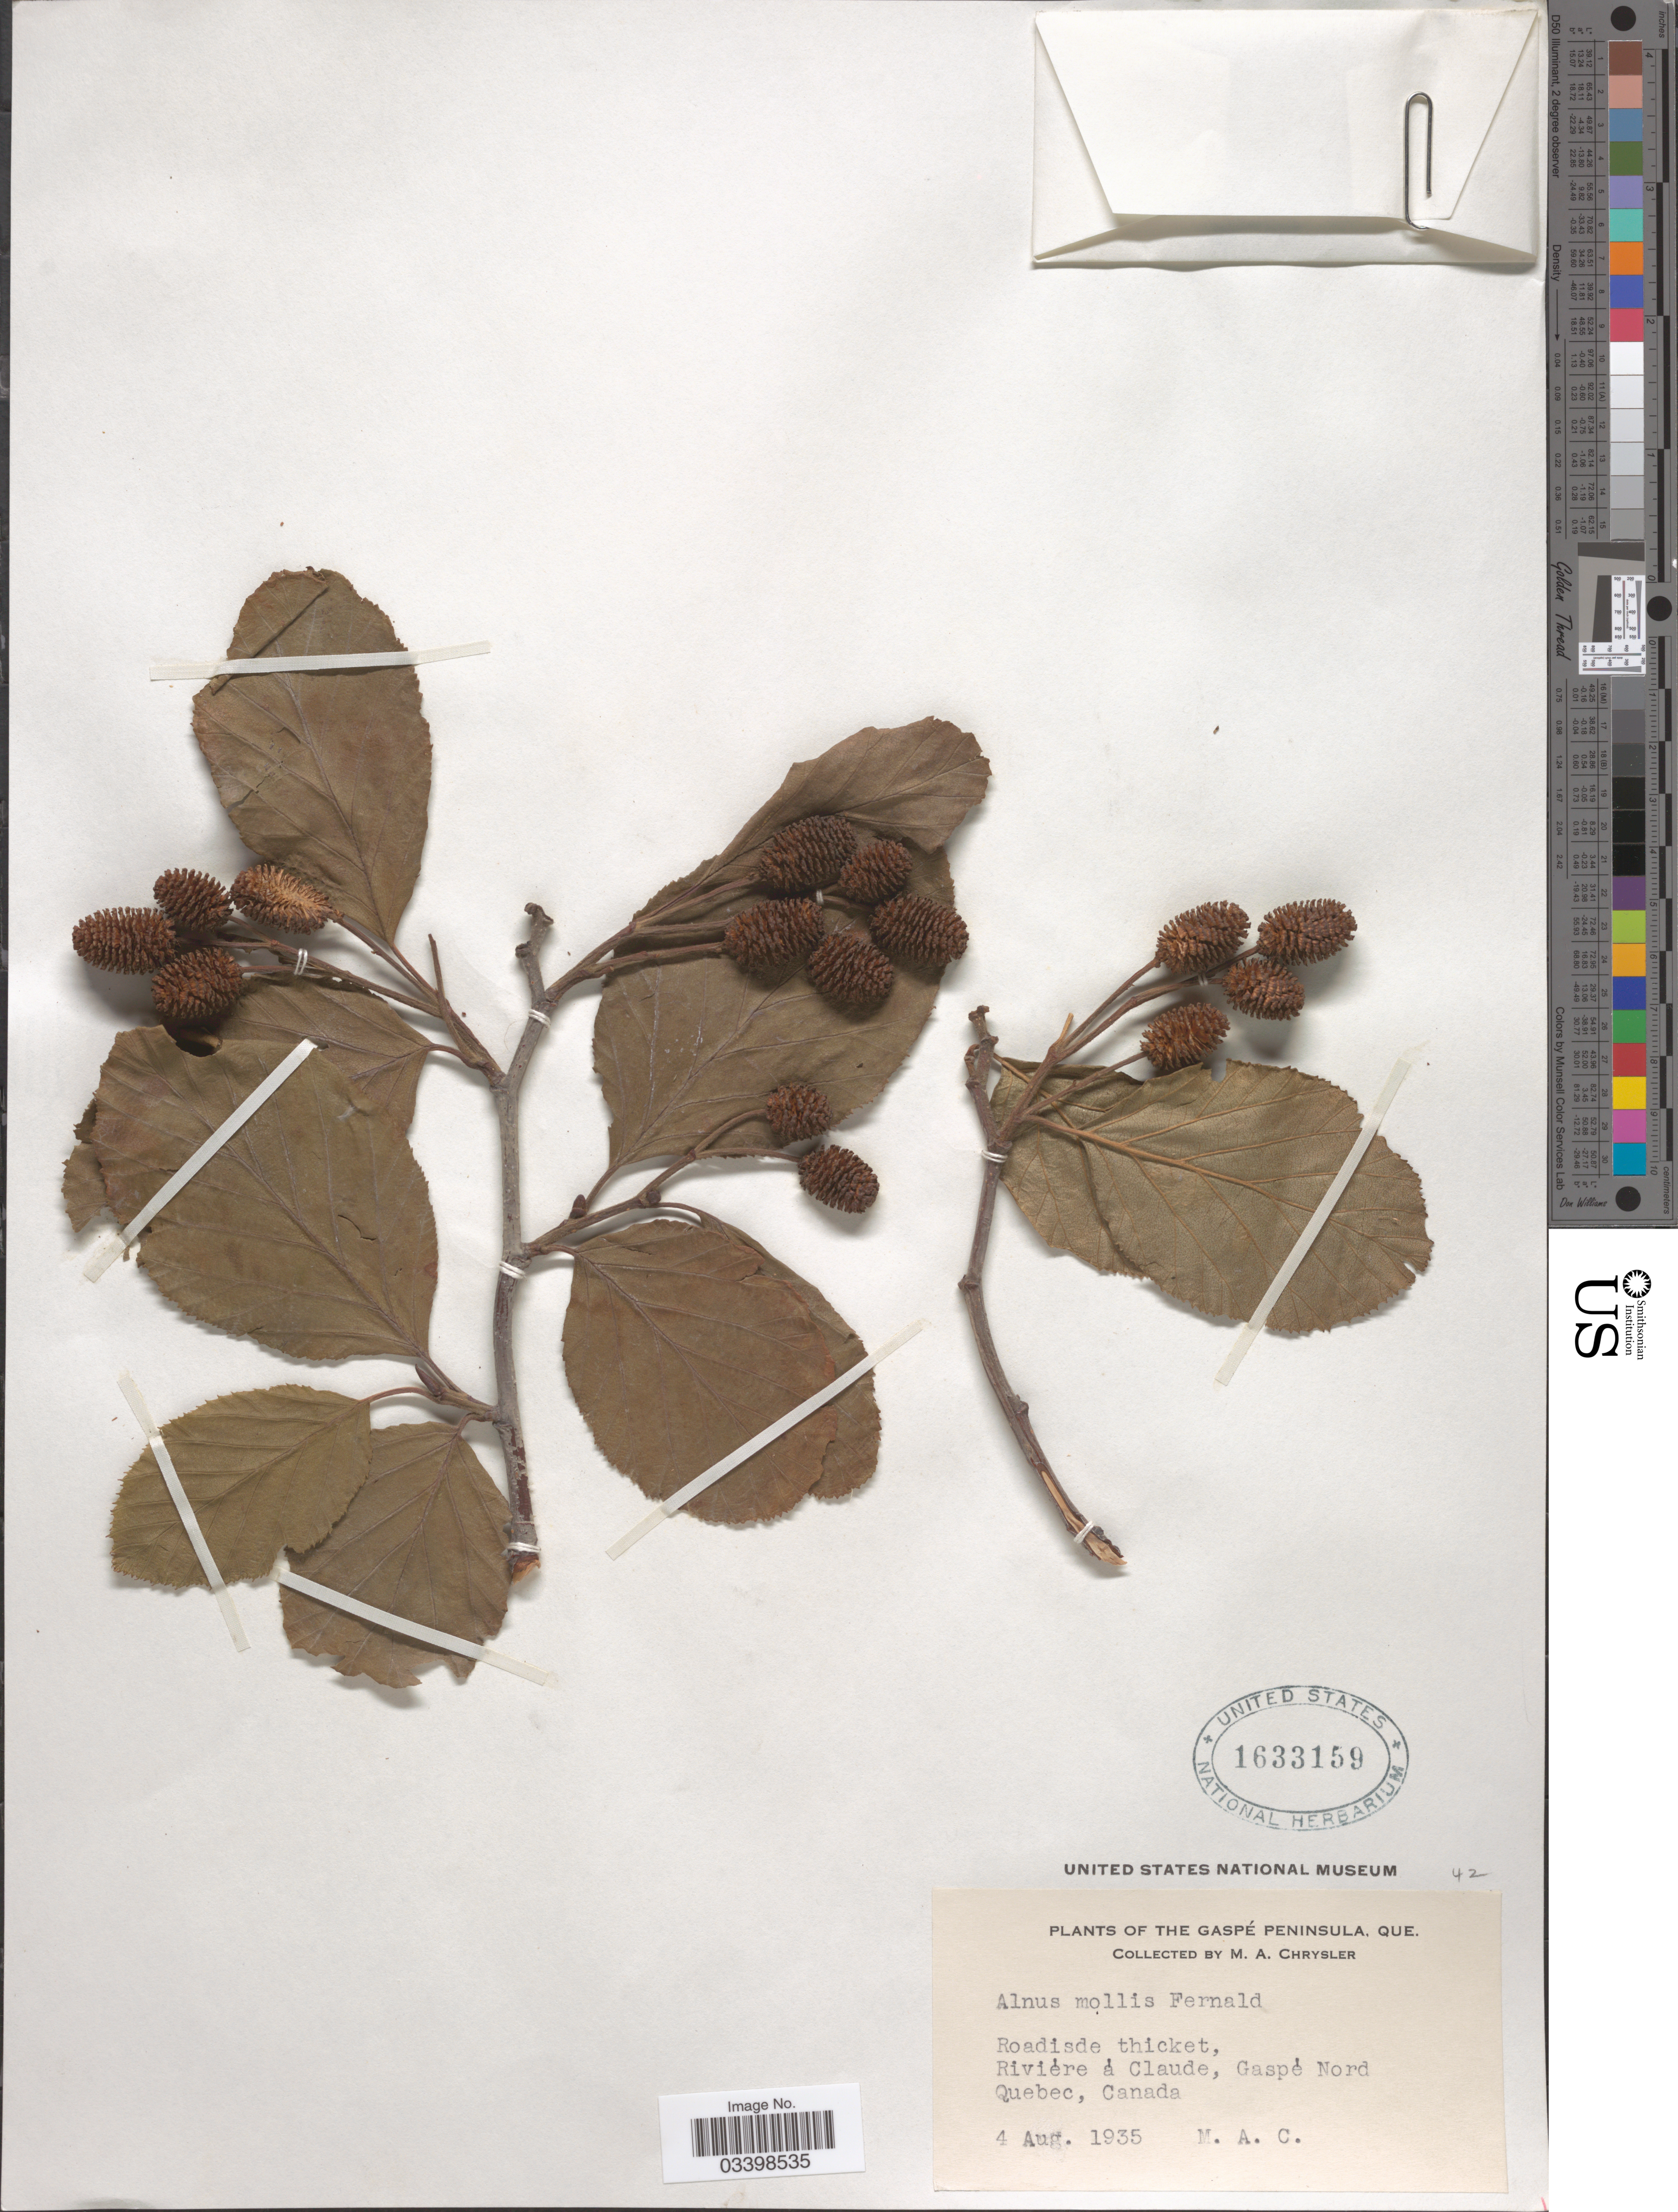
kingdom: Plantae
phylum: Tracheophyta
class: Magnoliopsida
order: Fagales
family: Betulaceae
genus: Alnus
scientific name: Alnus viridis subsp. crispa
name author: (Aiton) Turrill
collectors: M. Chrysler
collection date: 1935-08-04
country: Canada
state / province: Quebec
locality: The Gaspé Peninsula. Riviére á Claude, Gaspé Nord.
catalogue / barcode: US 1633159